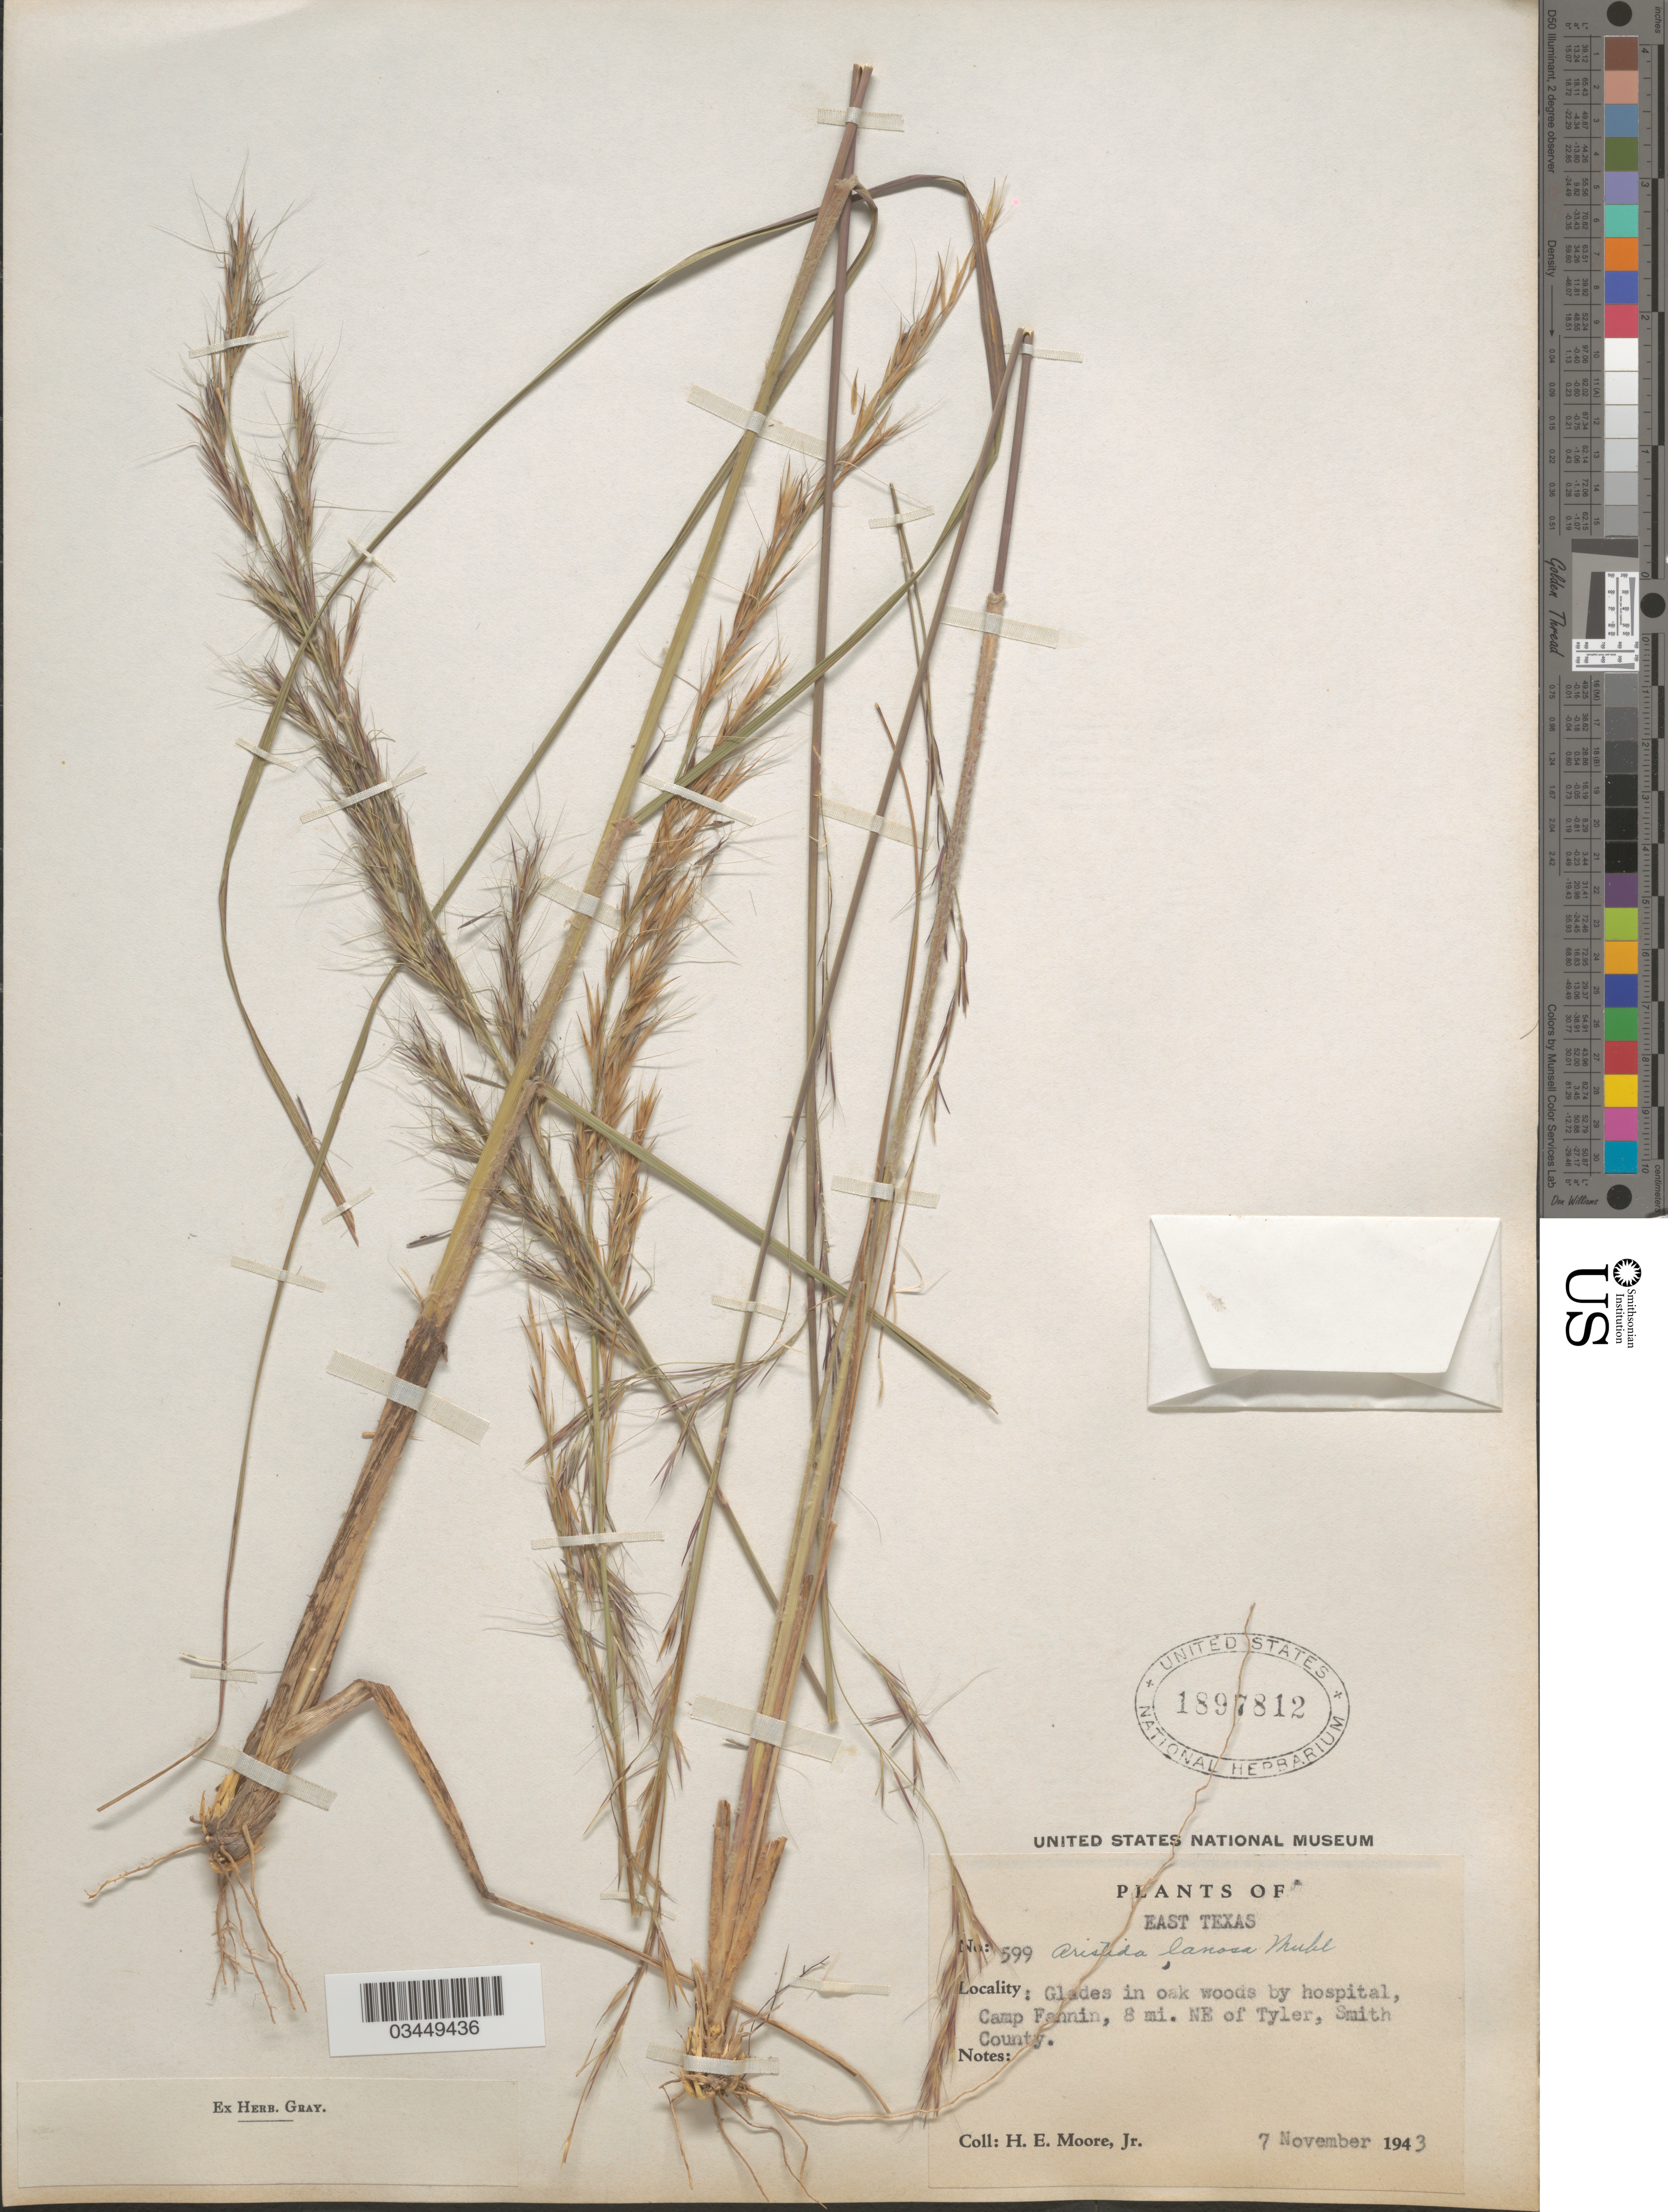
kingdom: Plantae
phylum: Tracheophyta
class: Liliopsida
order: Poales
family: Poaceae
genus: Aristida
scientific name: Aristida lanosa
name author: Muhl.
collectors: H. Moore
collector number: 599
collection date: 1943-11-07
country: United States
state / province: Texas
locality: East Texas. Glades in oak woods by hospital, Camp Fannin, 8 mi. NE of Tyler, Smith County.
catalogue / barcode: US 1897812